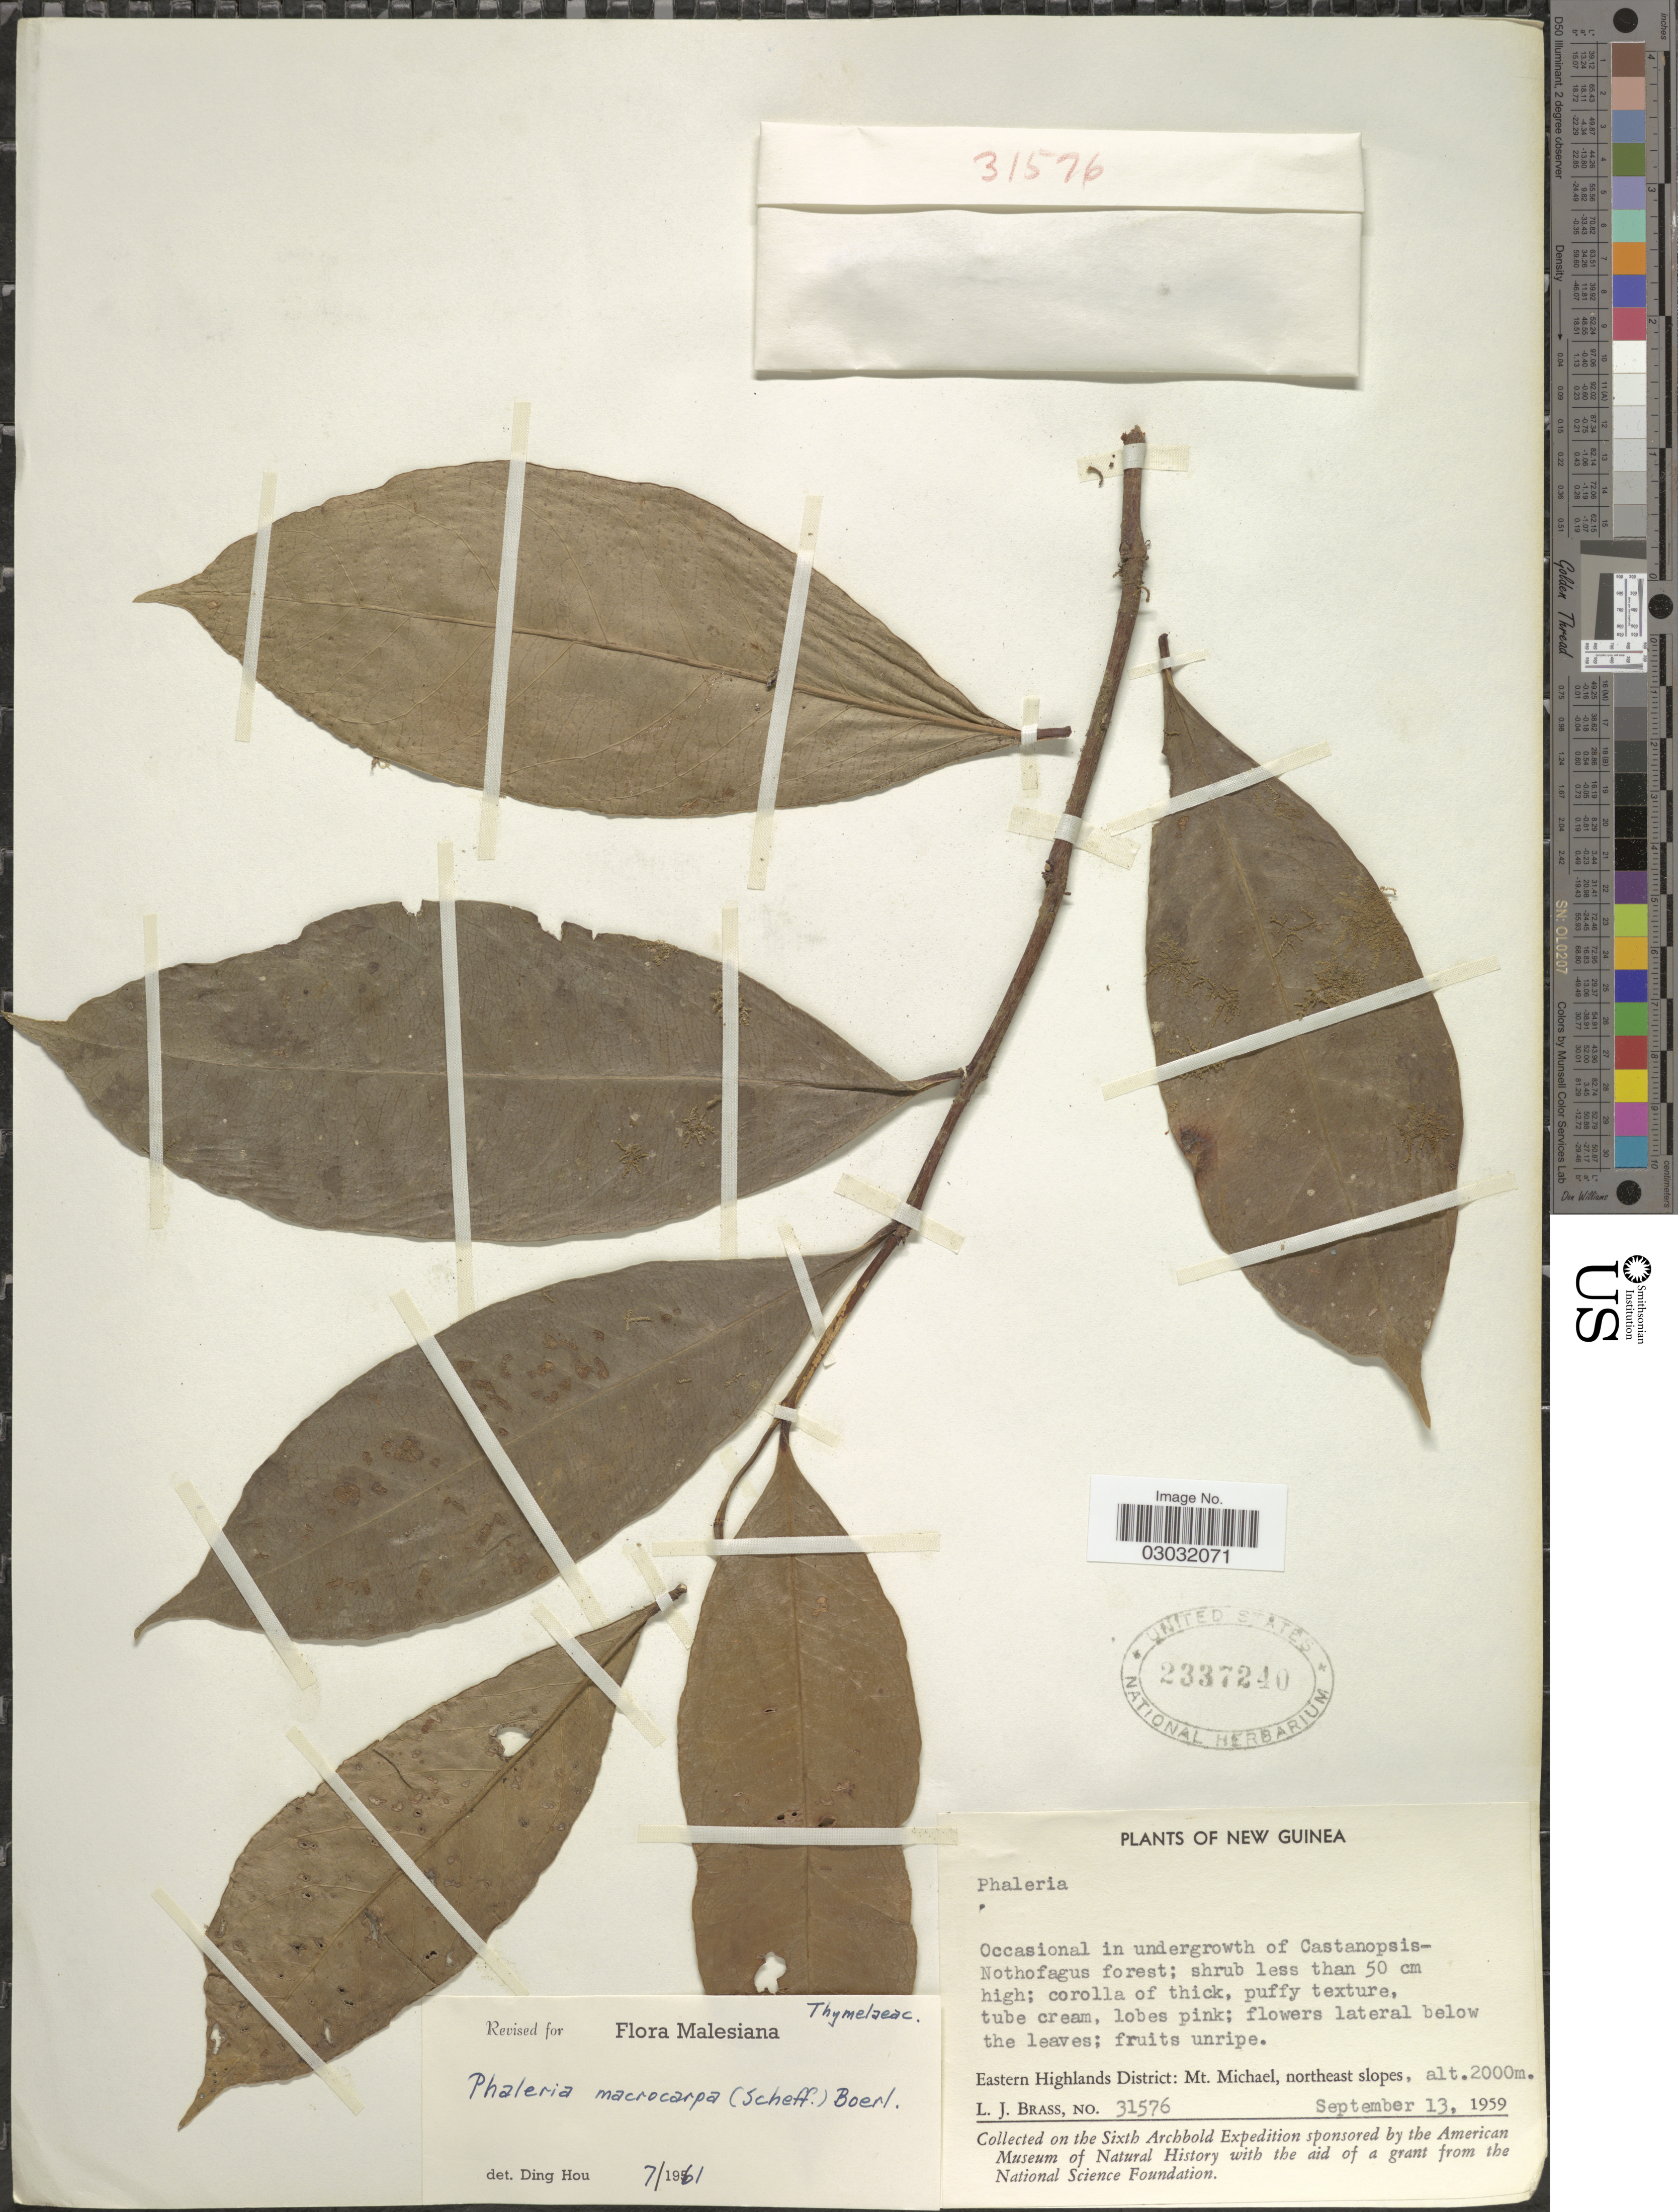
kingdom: Plantae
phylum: Tracheophyta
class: Magnoliopsida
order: Malvales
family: Thymelaeaceae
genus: Phaleria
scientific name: Phaleria macrocarpa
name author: (Scheff.) Boerl.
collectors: L. J. Brass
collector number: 31576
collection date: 1959-09-13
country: Papua New Guinea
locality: New Guinea, Eastern Highlands District: Mt. Michael, northeast slopes.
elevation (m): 2000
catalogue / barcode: US 2337240